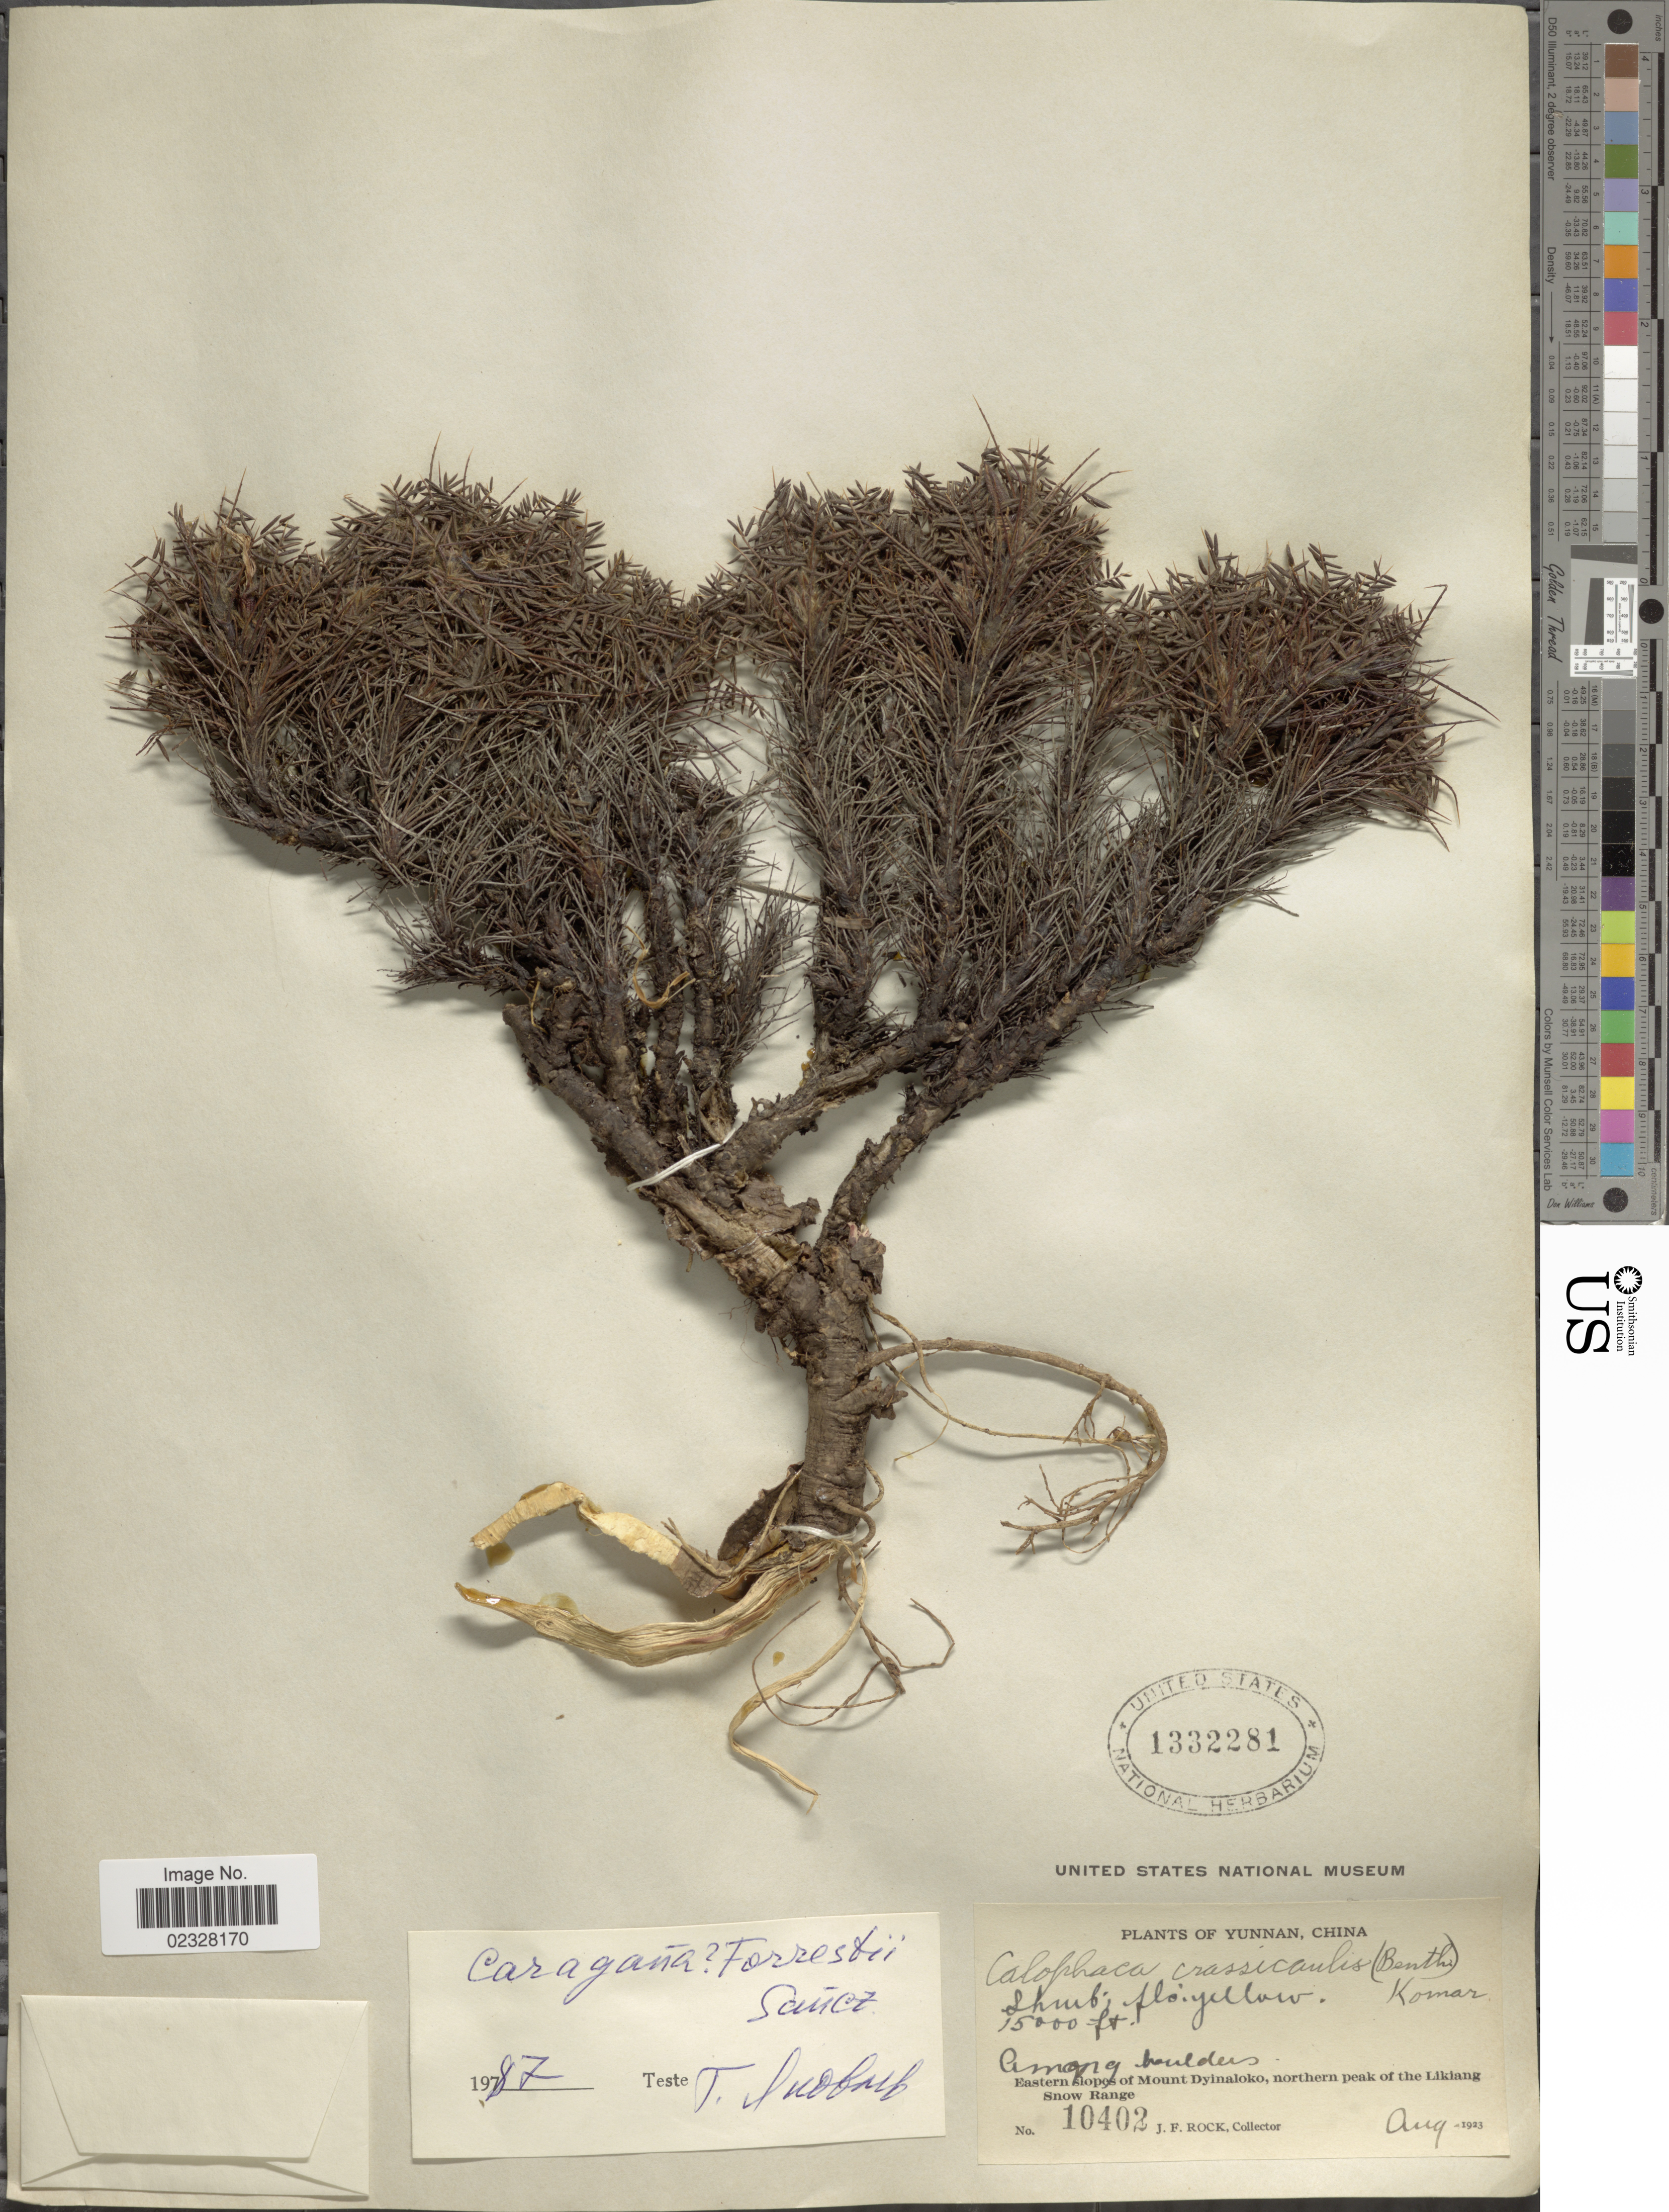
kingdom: Plantae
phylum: Tracheophyta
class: Magnoliopsida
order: Fabales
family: Fabaceae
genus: Caragana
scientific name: Caragana forrestii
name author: Sanchir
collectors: J. Rock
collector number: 10402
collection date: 1923-08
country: China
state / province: Yunnan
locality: Among boulders. Eastern slopes of Mount Dyinaloko, northern peak of the Likiang Snow Range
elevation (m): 4572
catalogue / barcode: US 1332281